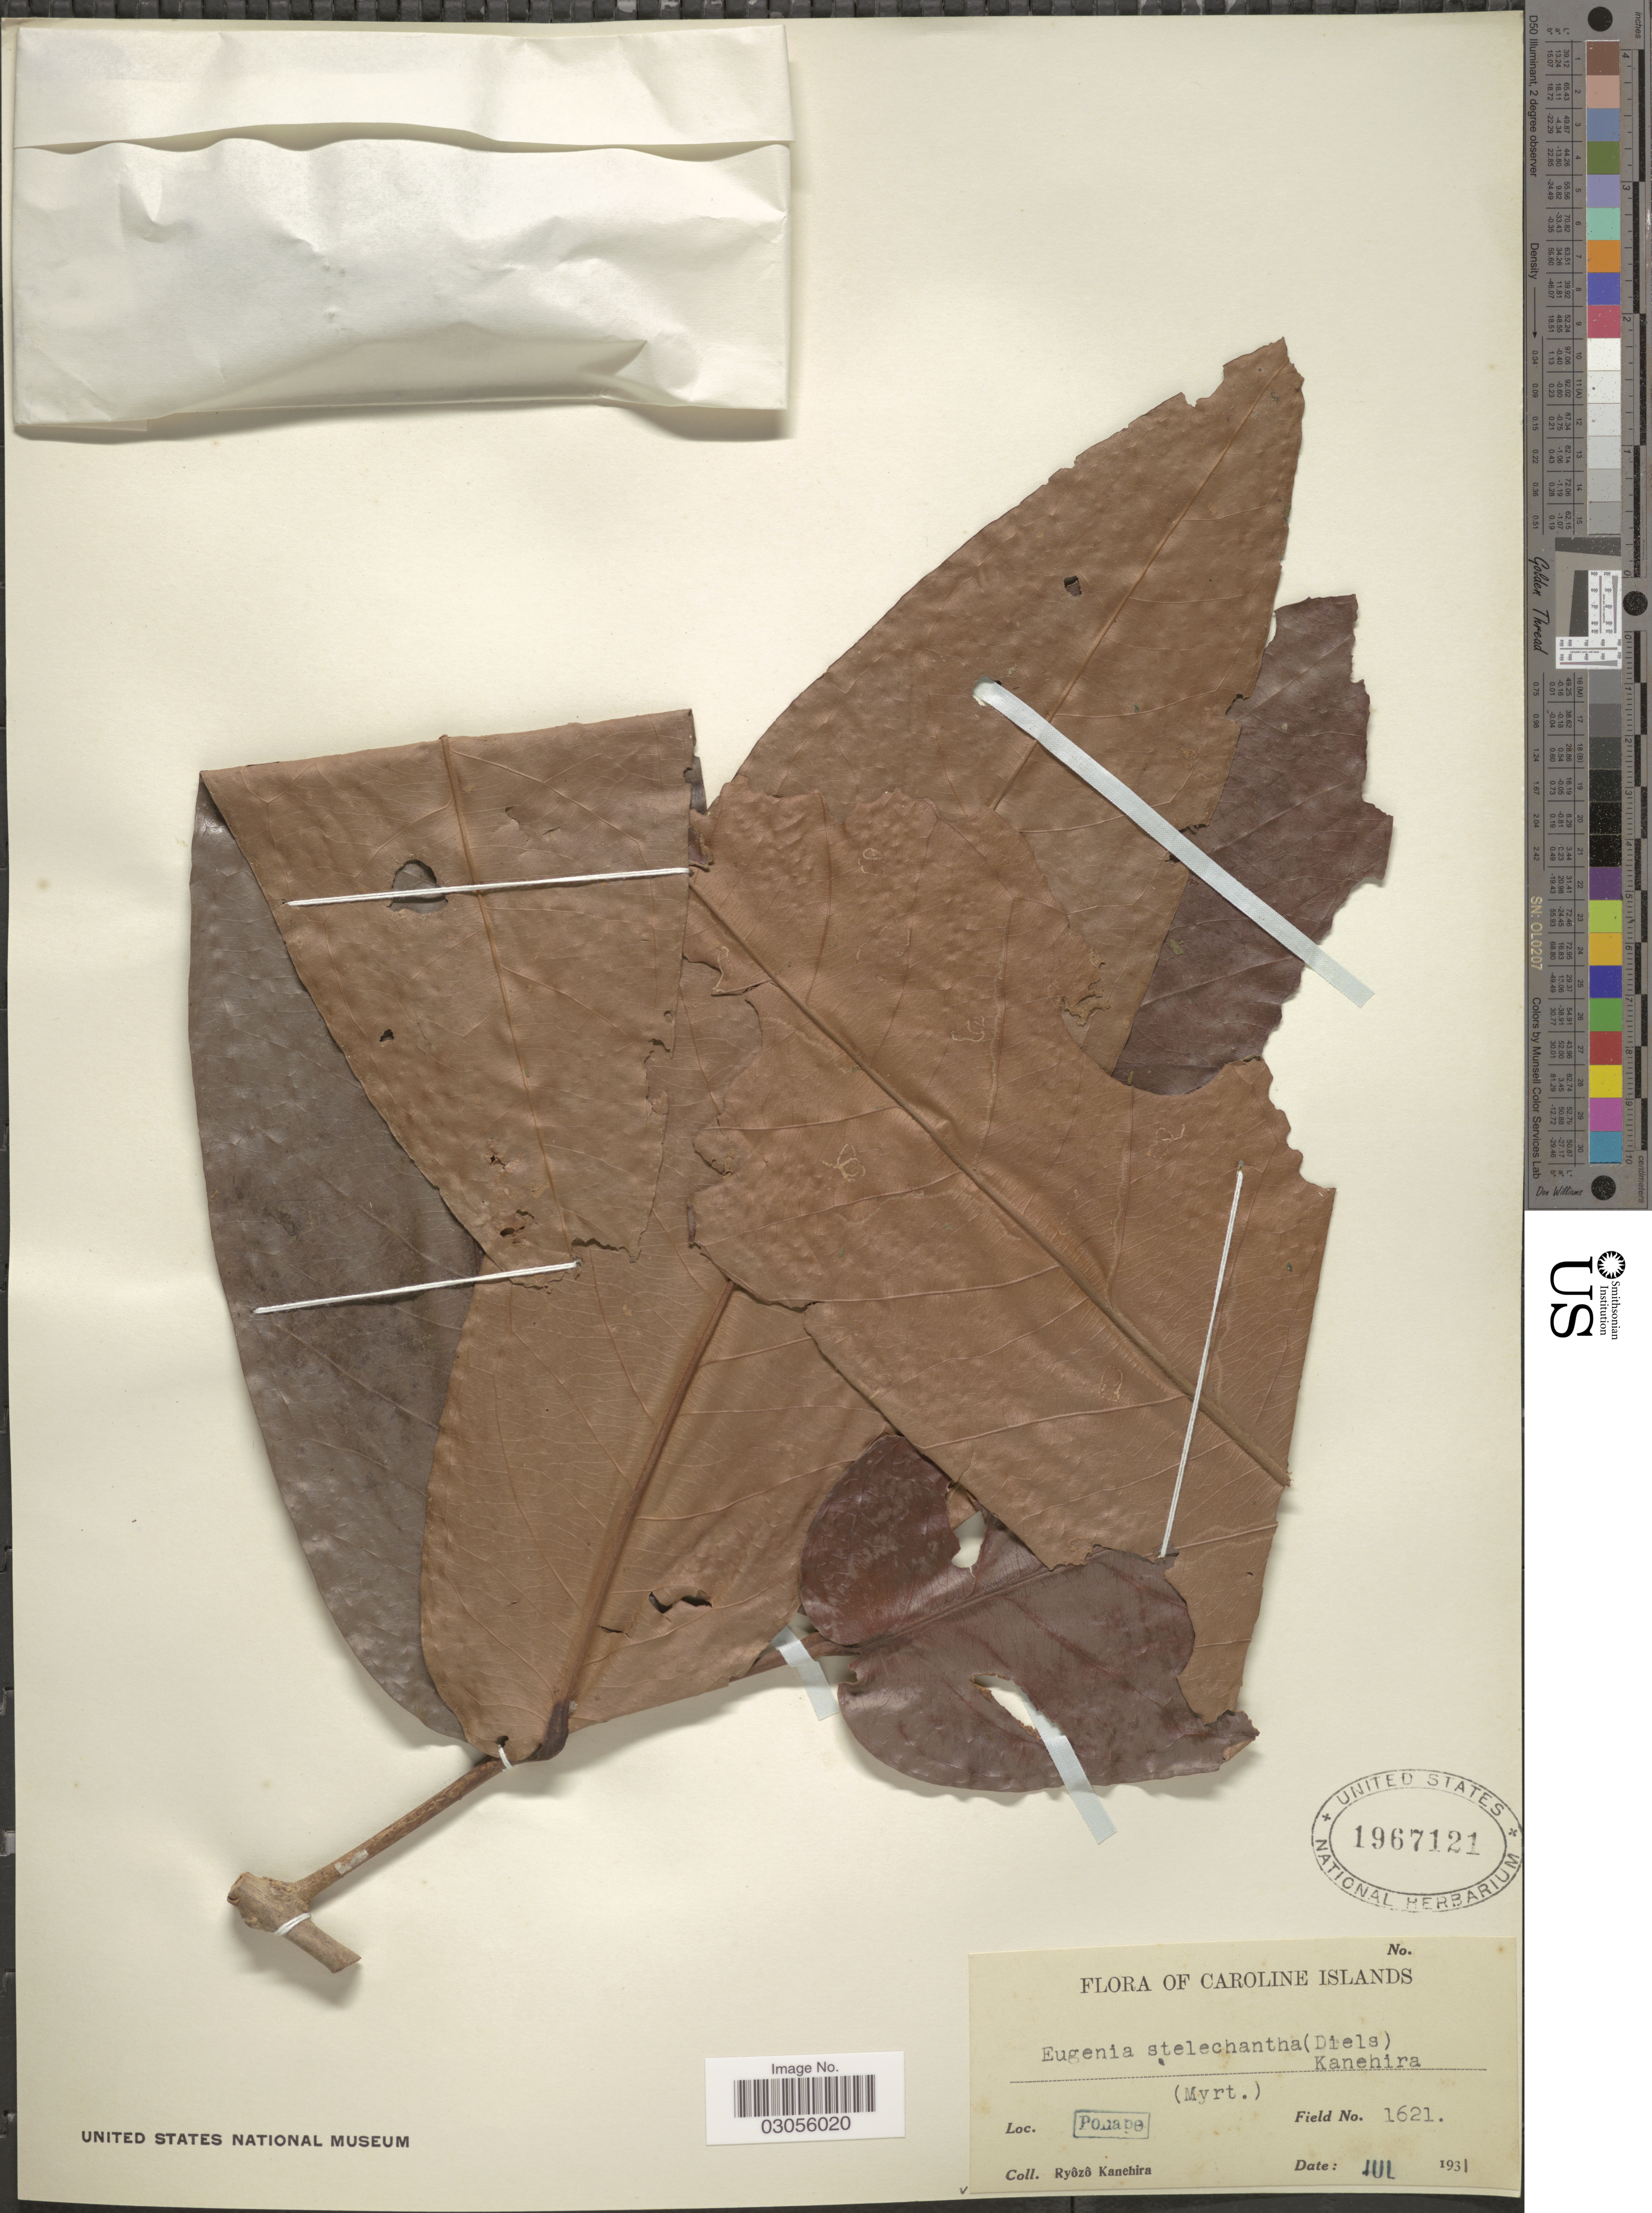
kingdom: Plantae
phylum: Tracheophyta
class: Magnoliopsida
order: Myrtales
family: Myrtaceae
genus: Syzygium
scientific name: Syzygium stelechanthum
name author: (Diels) Glassman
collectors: R. Kanehira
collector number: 1621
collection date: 1931-07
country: Micronesia, Federated States of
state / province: Pohnpei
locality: Caroline Islands, Ponape.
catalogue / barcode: US 1967121